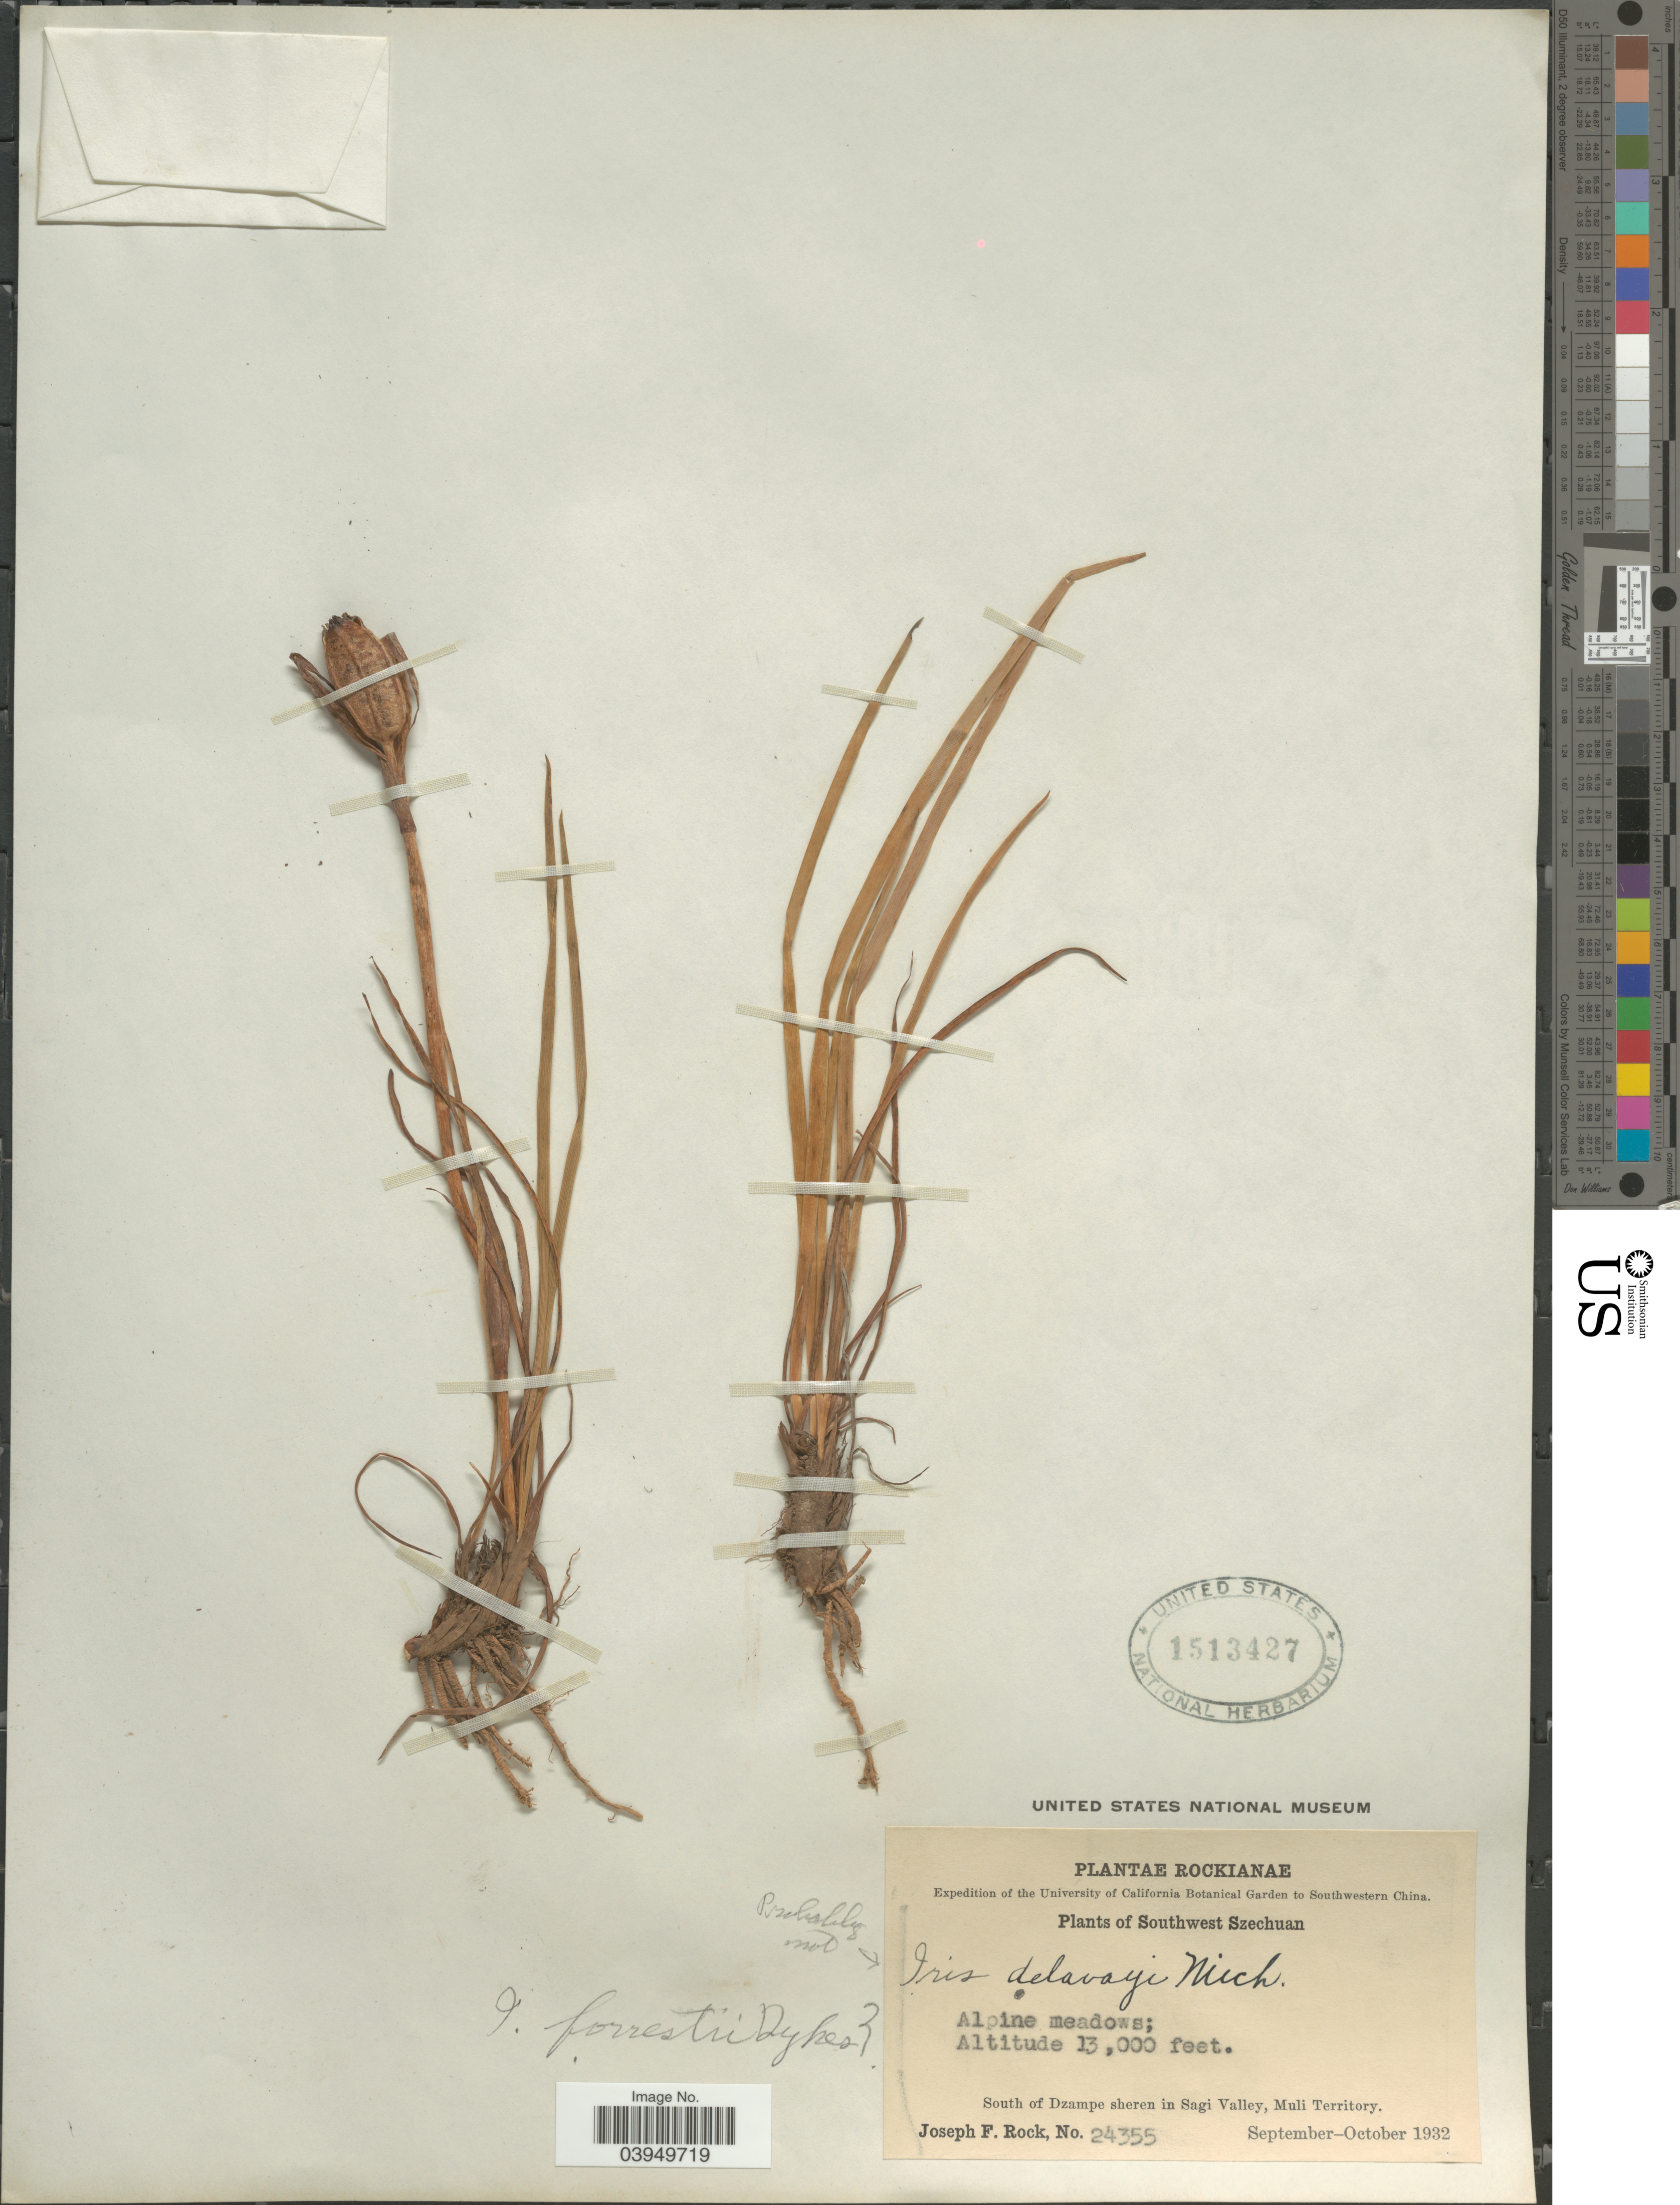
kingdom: Plantae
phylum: Tracheophyta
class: Liliopsida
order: Asparagales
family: Iridaceae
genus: Iris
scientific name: Iris forrestii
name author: Dykes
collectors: J. F. Rock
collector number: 24355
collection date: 1932-09/1932-10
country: China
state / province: Sichuan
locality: Southwestern China. Southwest Szechuan. South of Dzampe sheren in Sagi Valley, Muli Territory.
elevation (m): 3962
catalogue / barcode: US 1513427